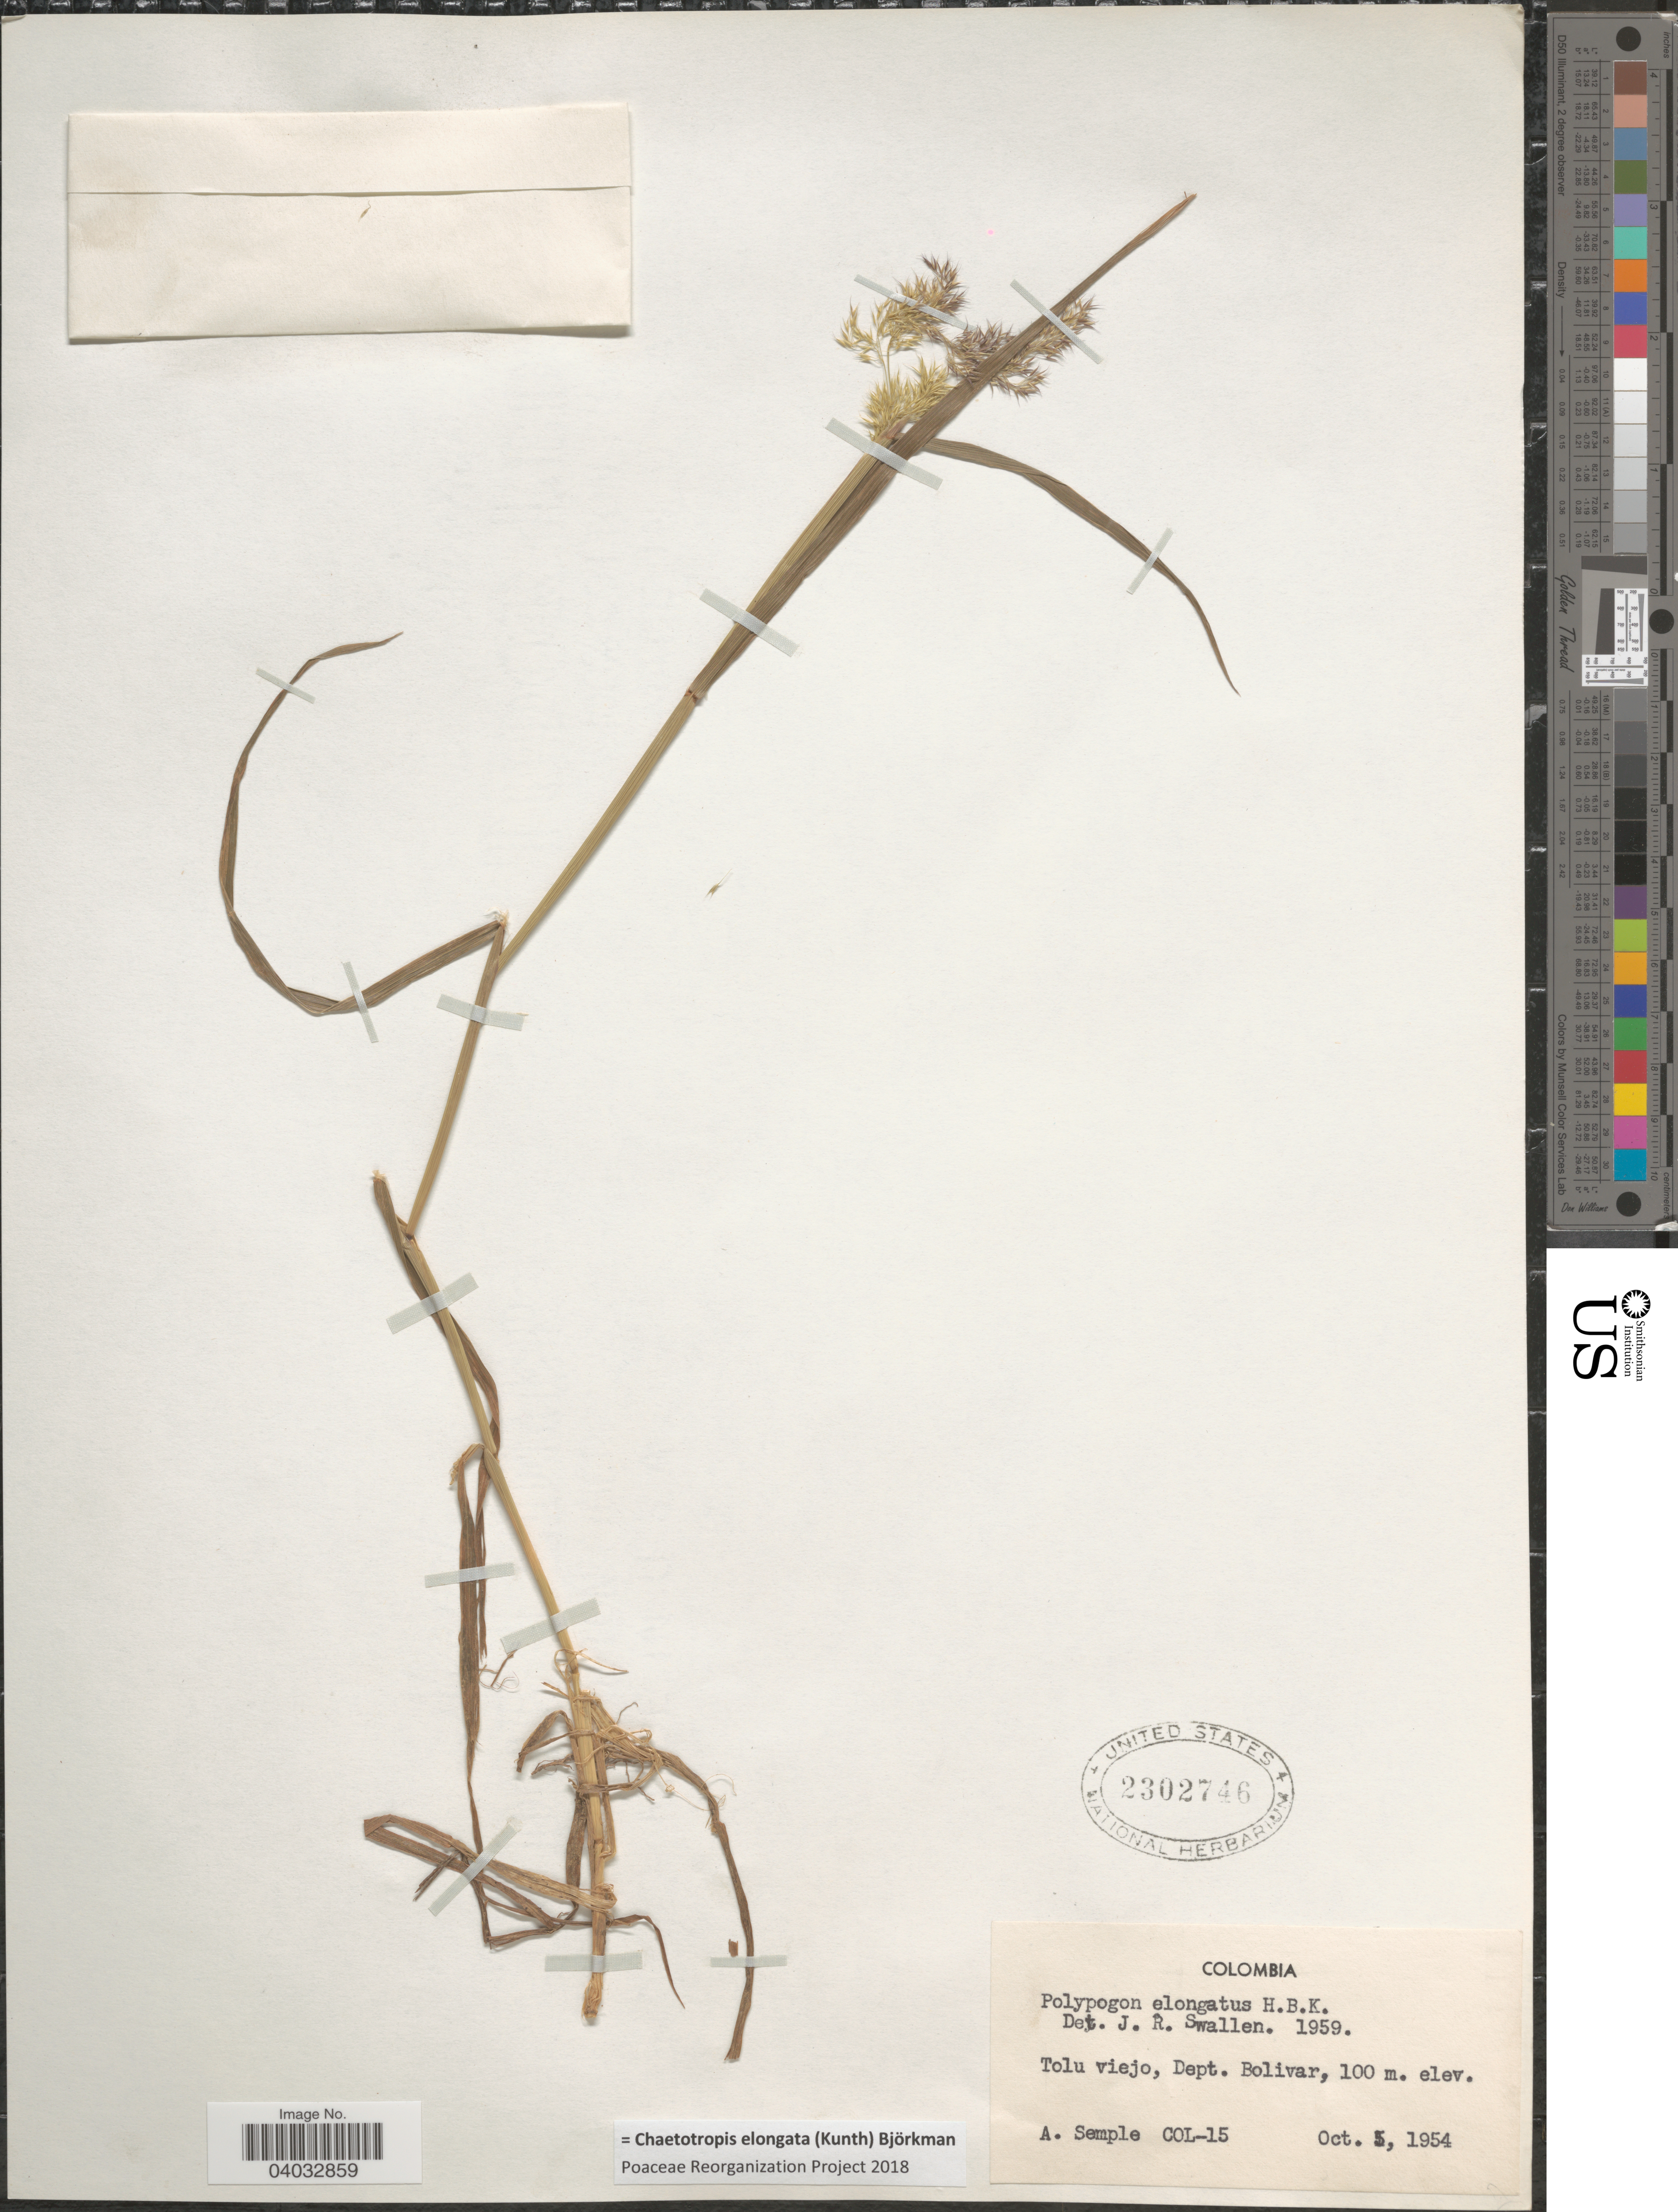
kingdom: Plantae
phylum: Tracheophyta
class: Liliopsida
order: Poales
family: Poaceae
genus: Chaetotropis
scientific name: Chaetotropis elongata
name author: (Kunth) Björkman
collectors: A. Semple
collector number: COL-15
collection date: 1954-10-05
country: Colombia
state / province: Bolívar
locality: Tolu viejo, Dept. Bolivar.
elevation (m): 100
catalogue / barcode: US 2302746